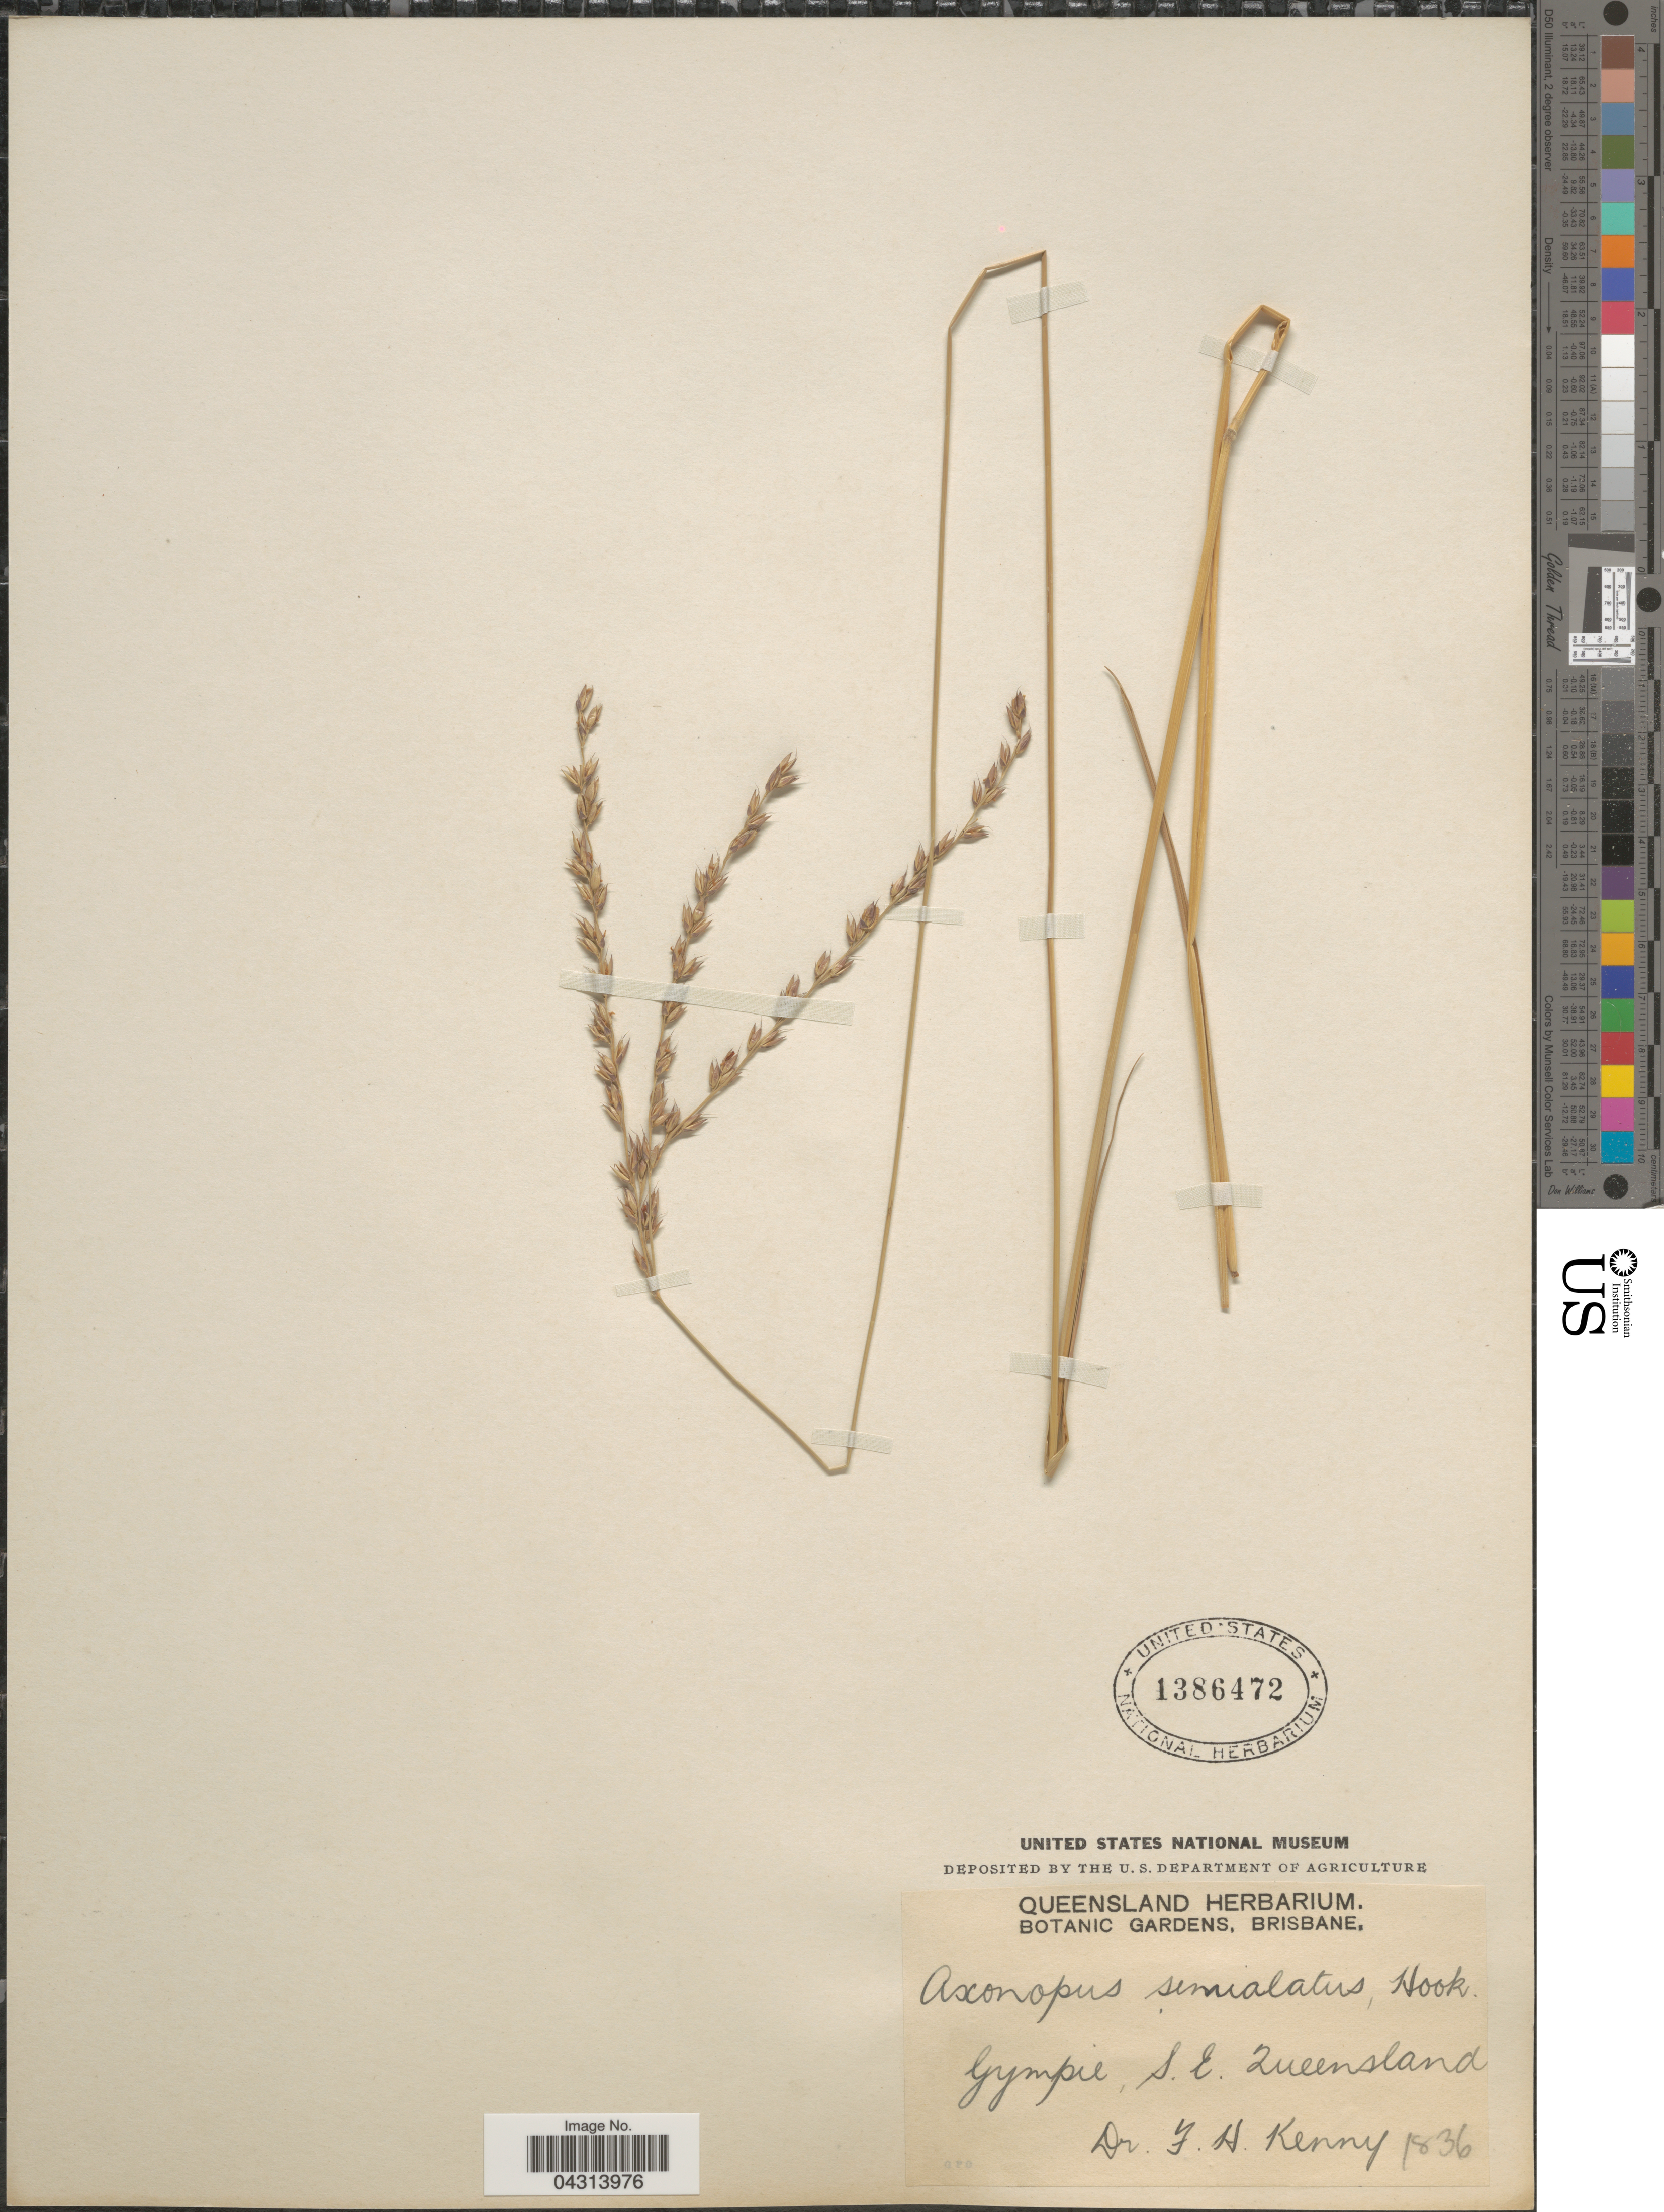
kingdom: Plantae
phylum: Tracheophyta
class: Liliopsida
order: Poales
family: Poaceae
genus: Alloteropsis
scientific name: Alloteropsis semialata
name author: (R. Br.) Hitchc.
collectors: F. Kenny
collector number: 1836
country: Australia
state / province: Queensland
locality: Gympie, S.E. Queensland.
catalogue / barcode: US 1386472